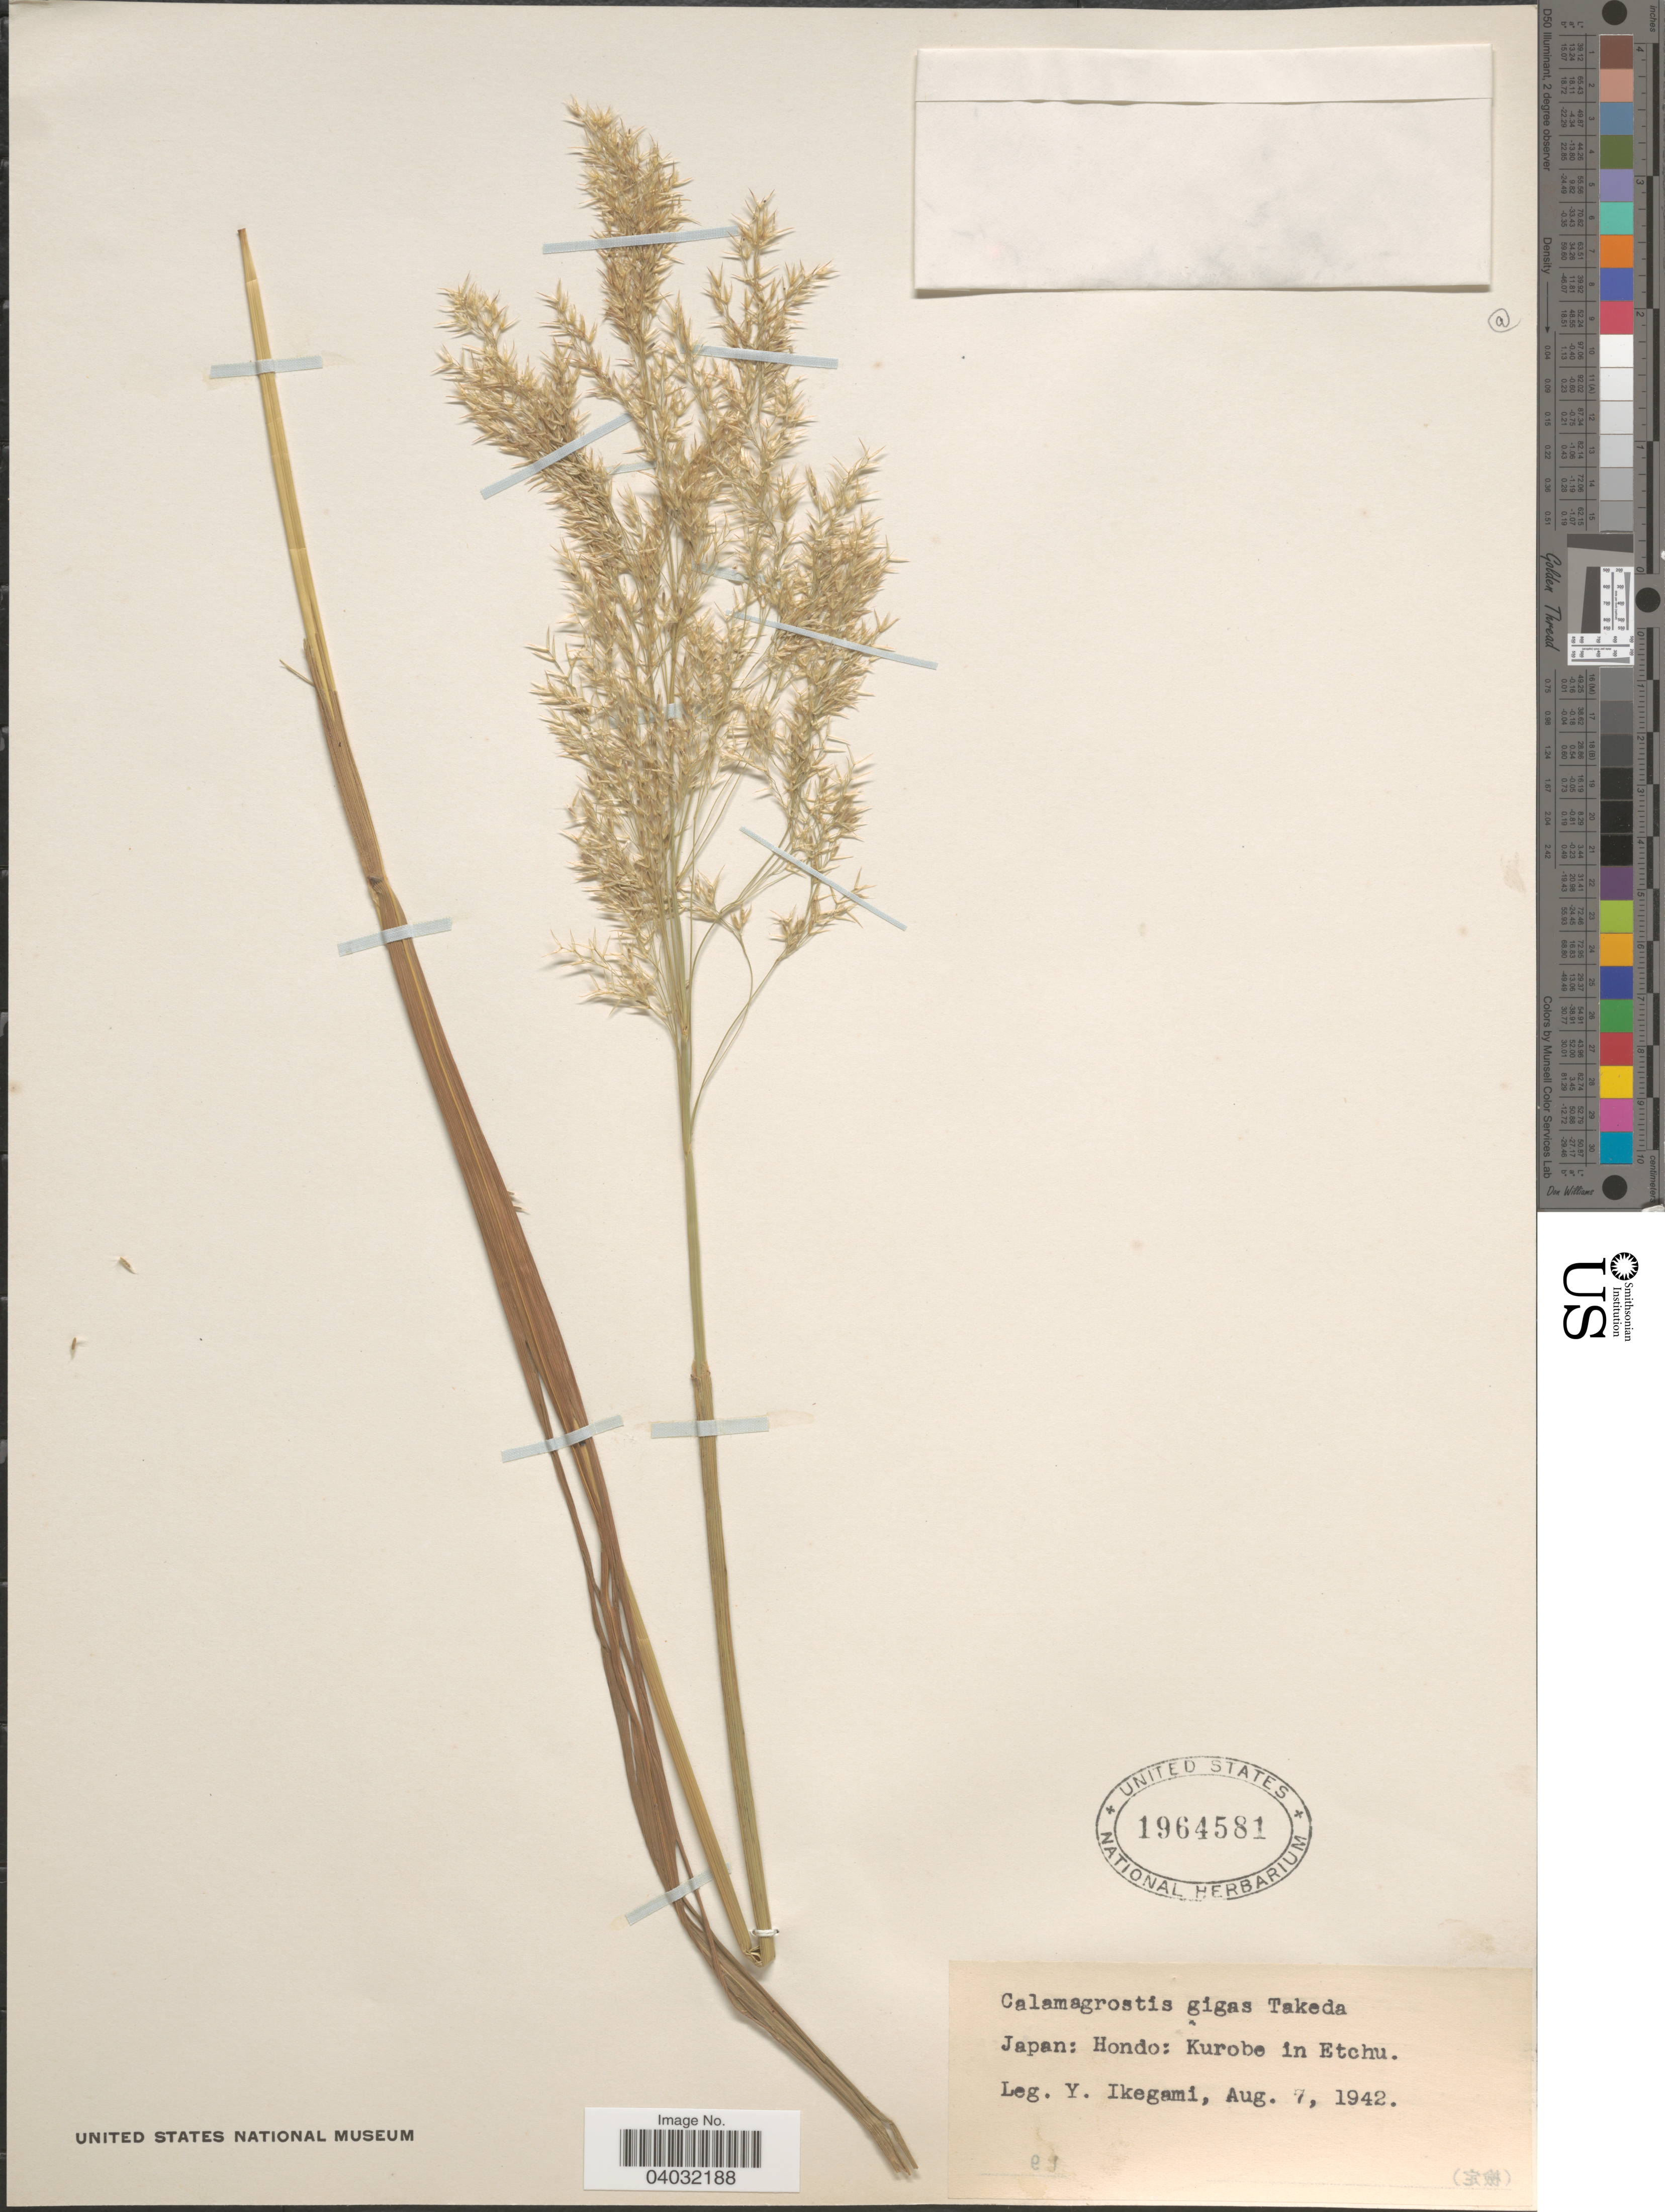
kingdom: Plantae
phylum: Tracheophyta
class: Liliopsida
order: Poales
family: Poaceae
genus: Calamagrostis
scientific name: Calamagrostis gigas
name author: Takeda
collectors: Y. Ikegami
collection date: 1942-08-07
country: Japan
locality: Hondo: Kurobe in Etchu.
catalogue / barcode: US 1964581